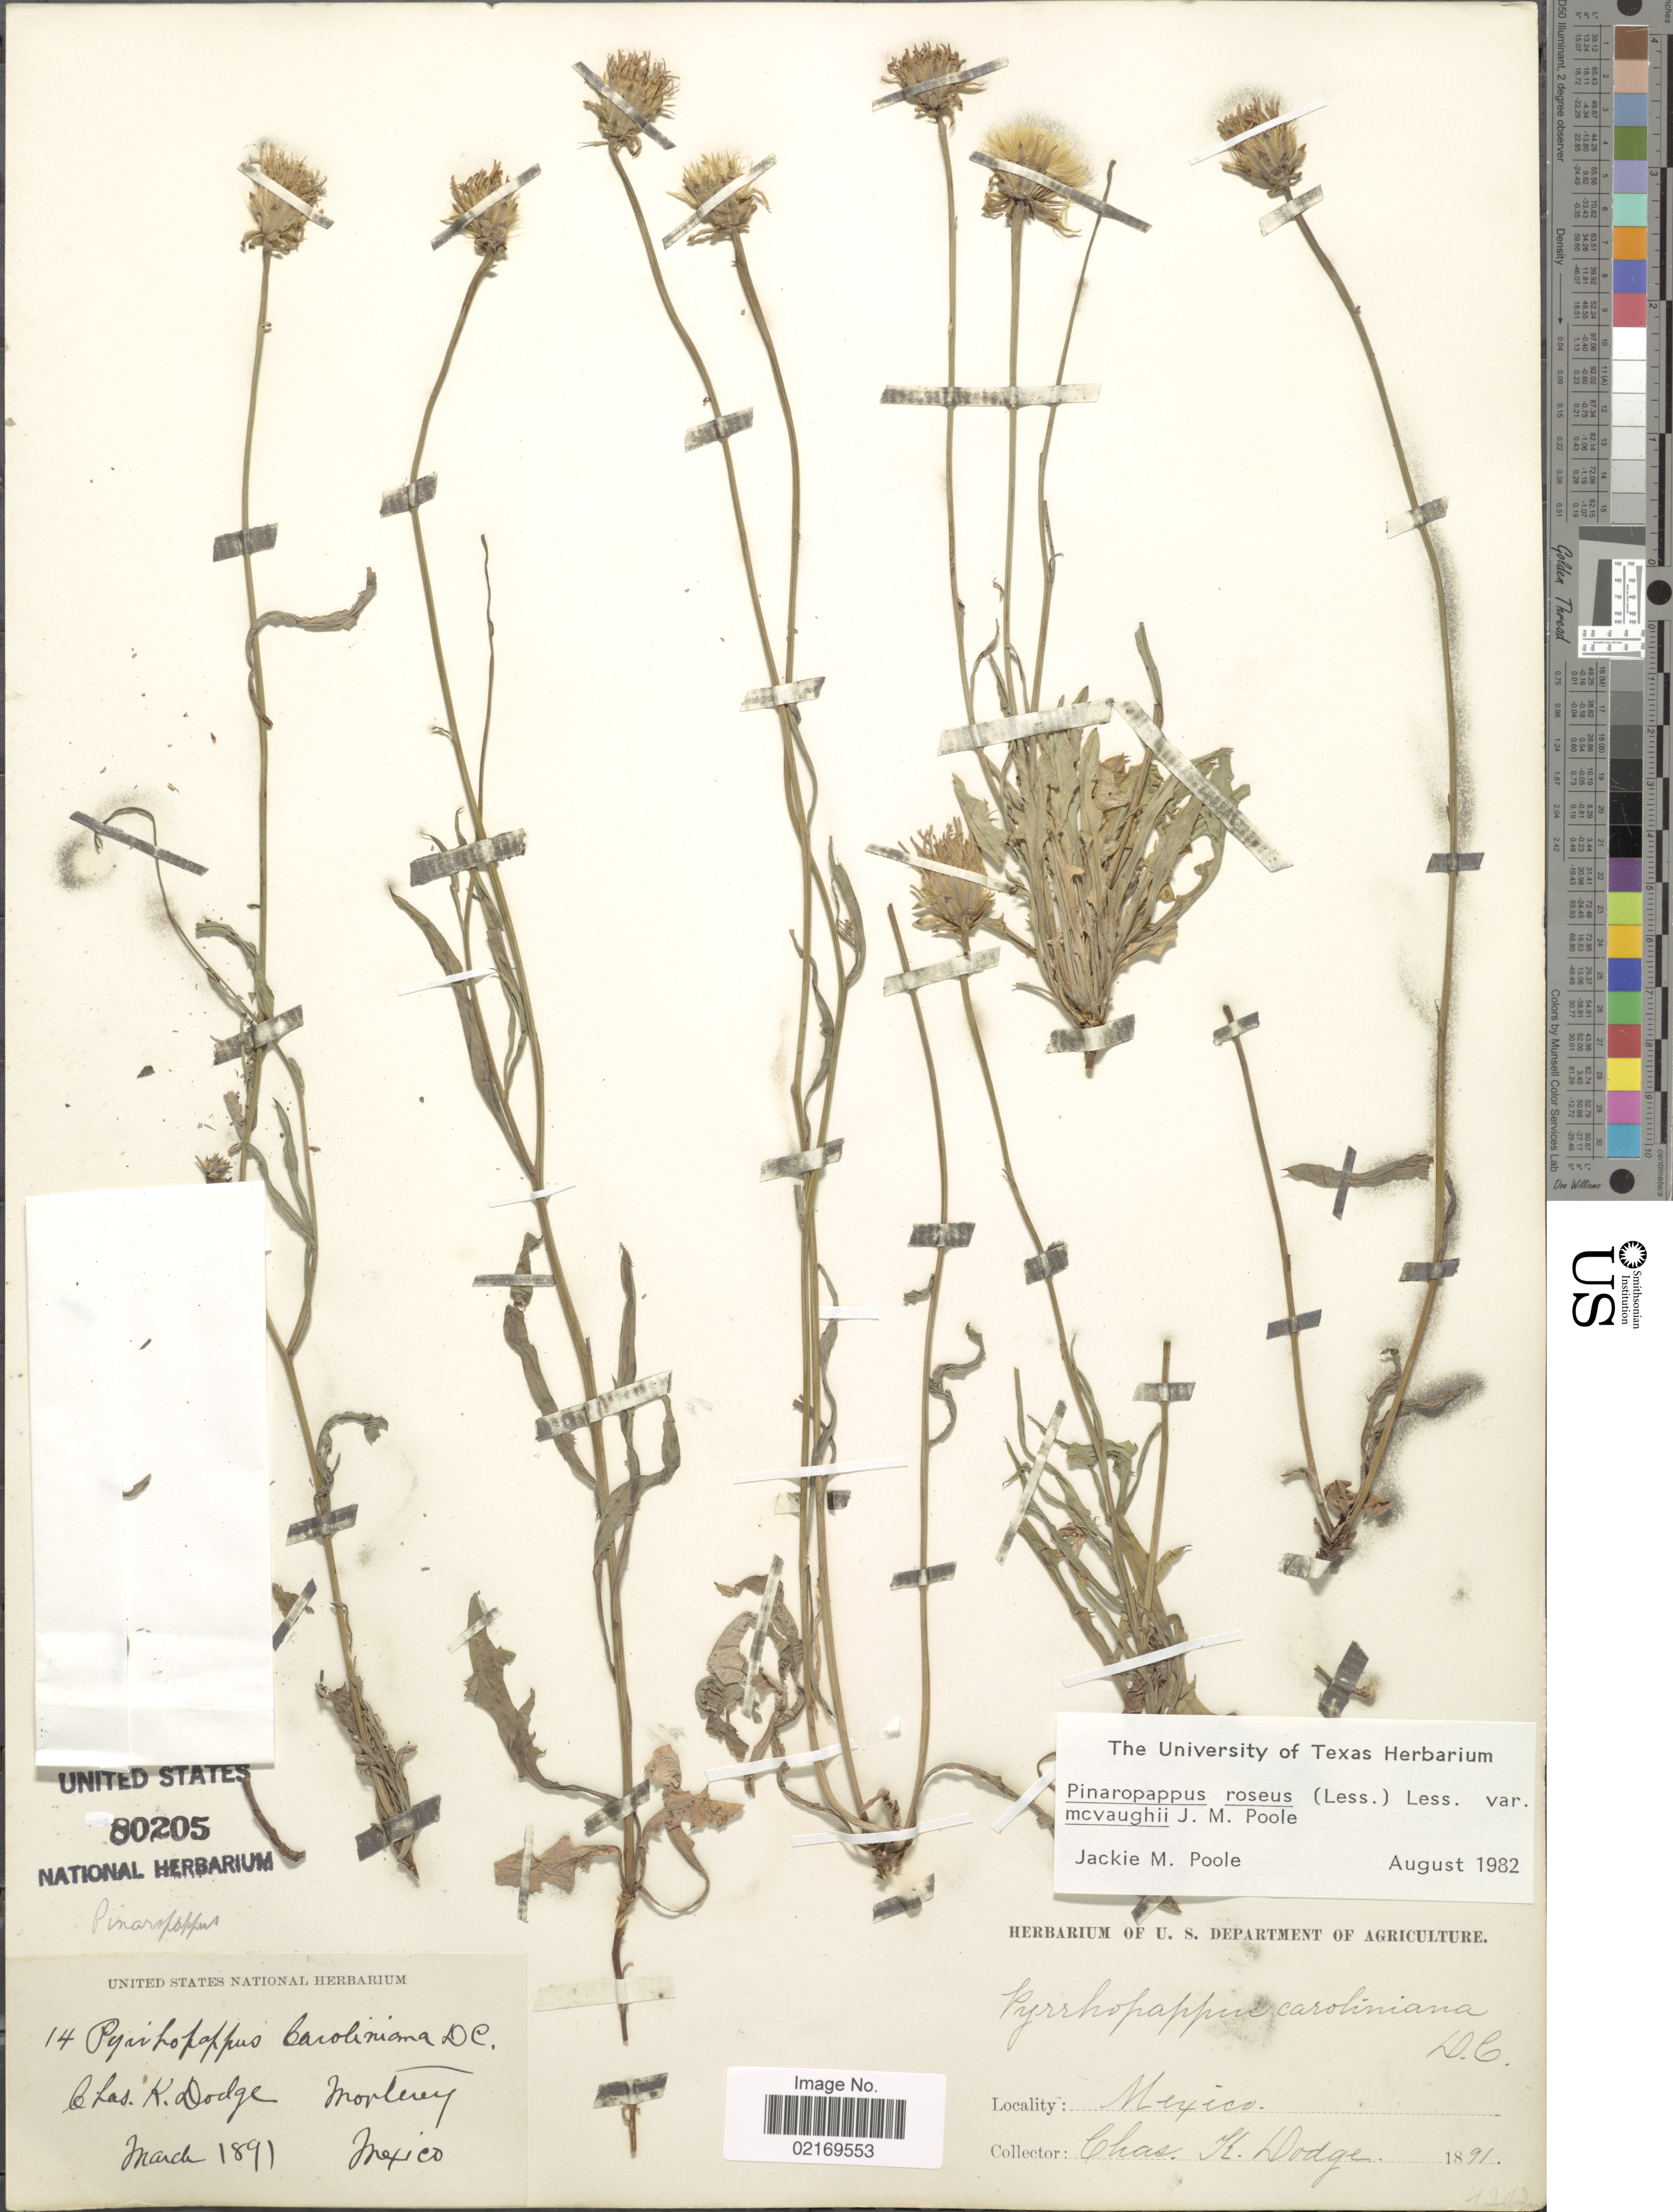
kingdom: Plantae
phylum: Tracheophyta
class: Magnoliopsida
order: Asterales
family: Asteraceae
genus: Pinaropappus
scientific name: Pinaropappus roseus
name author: Less.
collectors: C. K. Dodge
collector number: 14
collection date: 1891-03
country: Mexico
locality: Monterrey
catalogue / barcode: US 80205